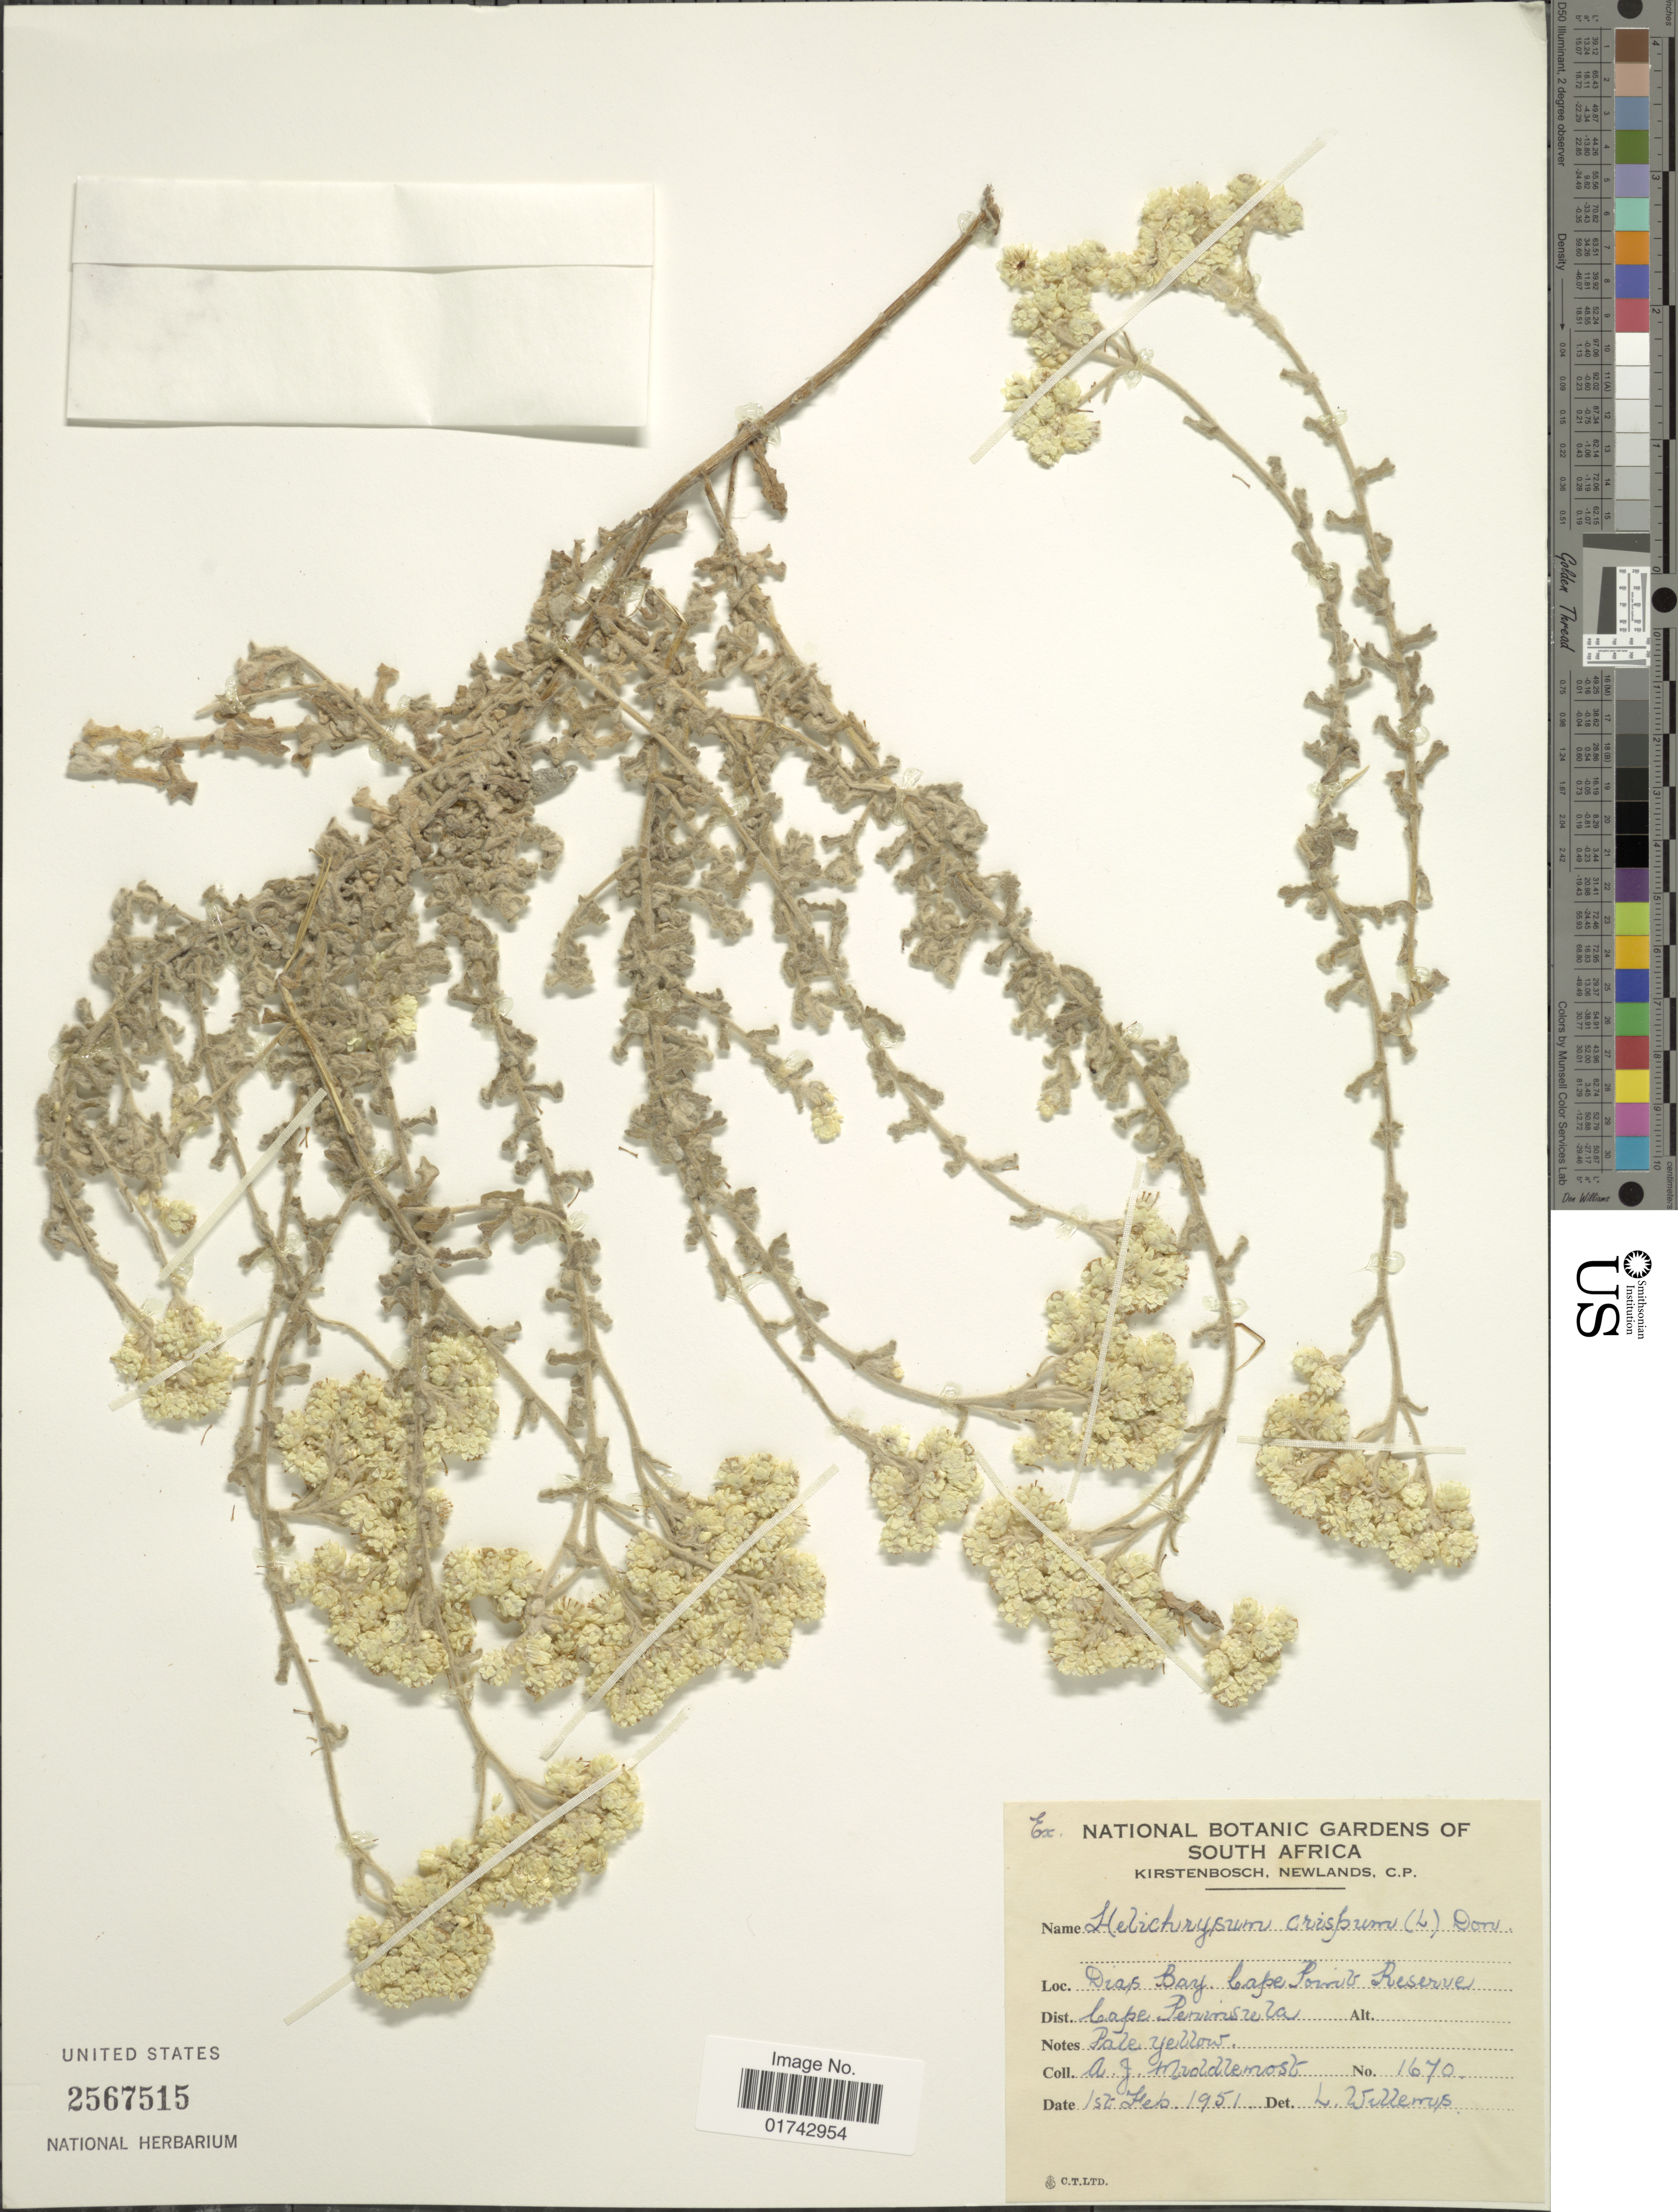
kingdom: Plantae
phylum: Tracheophyta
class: Magnoliopsida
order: Asterales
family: Asteraceae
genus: Helichrysum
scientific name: Helichrysum crispum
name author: (L.) D. Don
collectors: A. Middlemost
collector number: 1670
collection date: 1951-02-01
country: South Africa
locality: Kirstenbosch, Newlands, C. P. Dias Bay, Cape Point Reserve, Dist. Cape Peninsula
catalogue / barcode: US 2567515